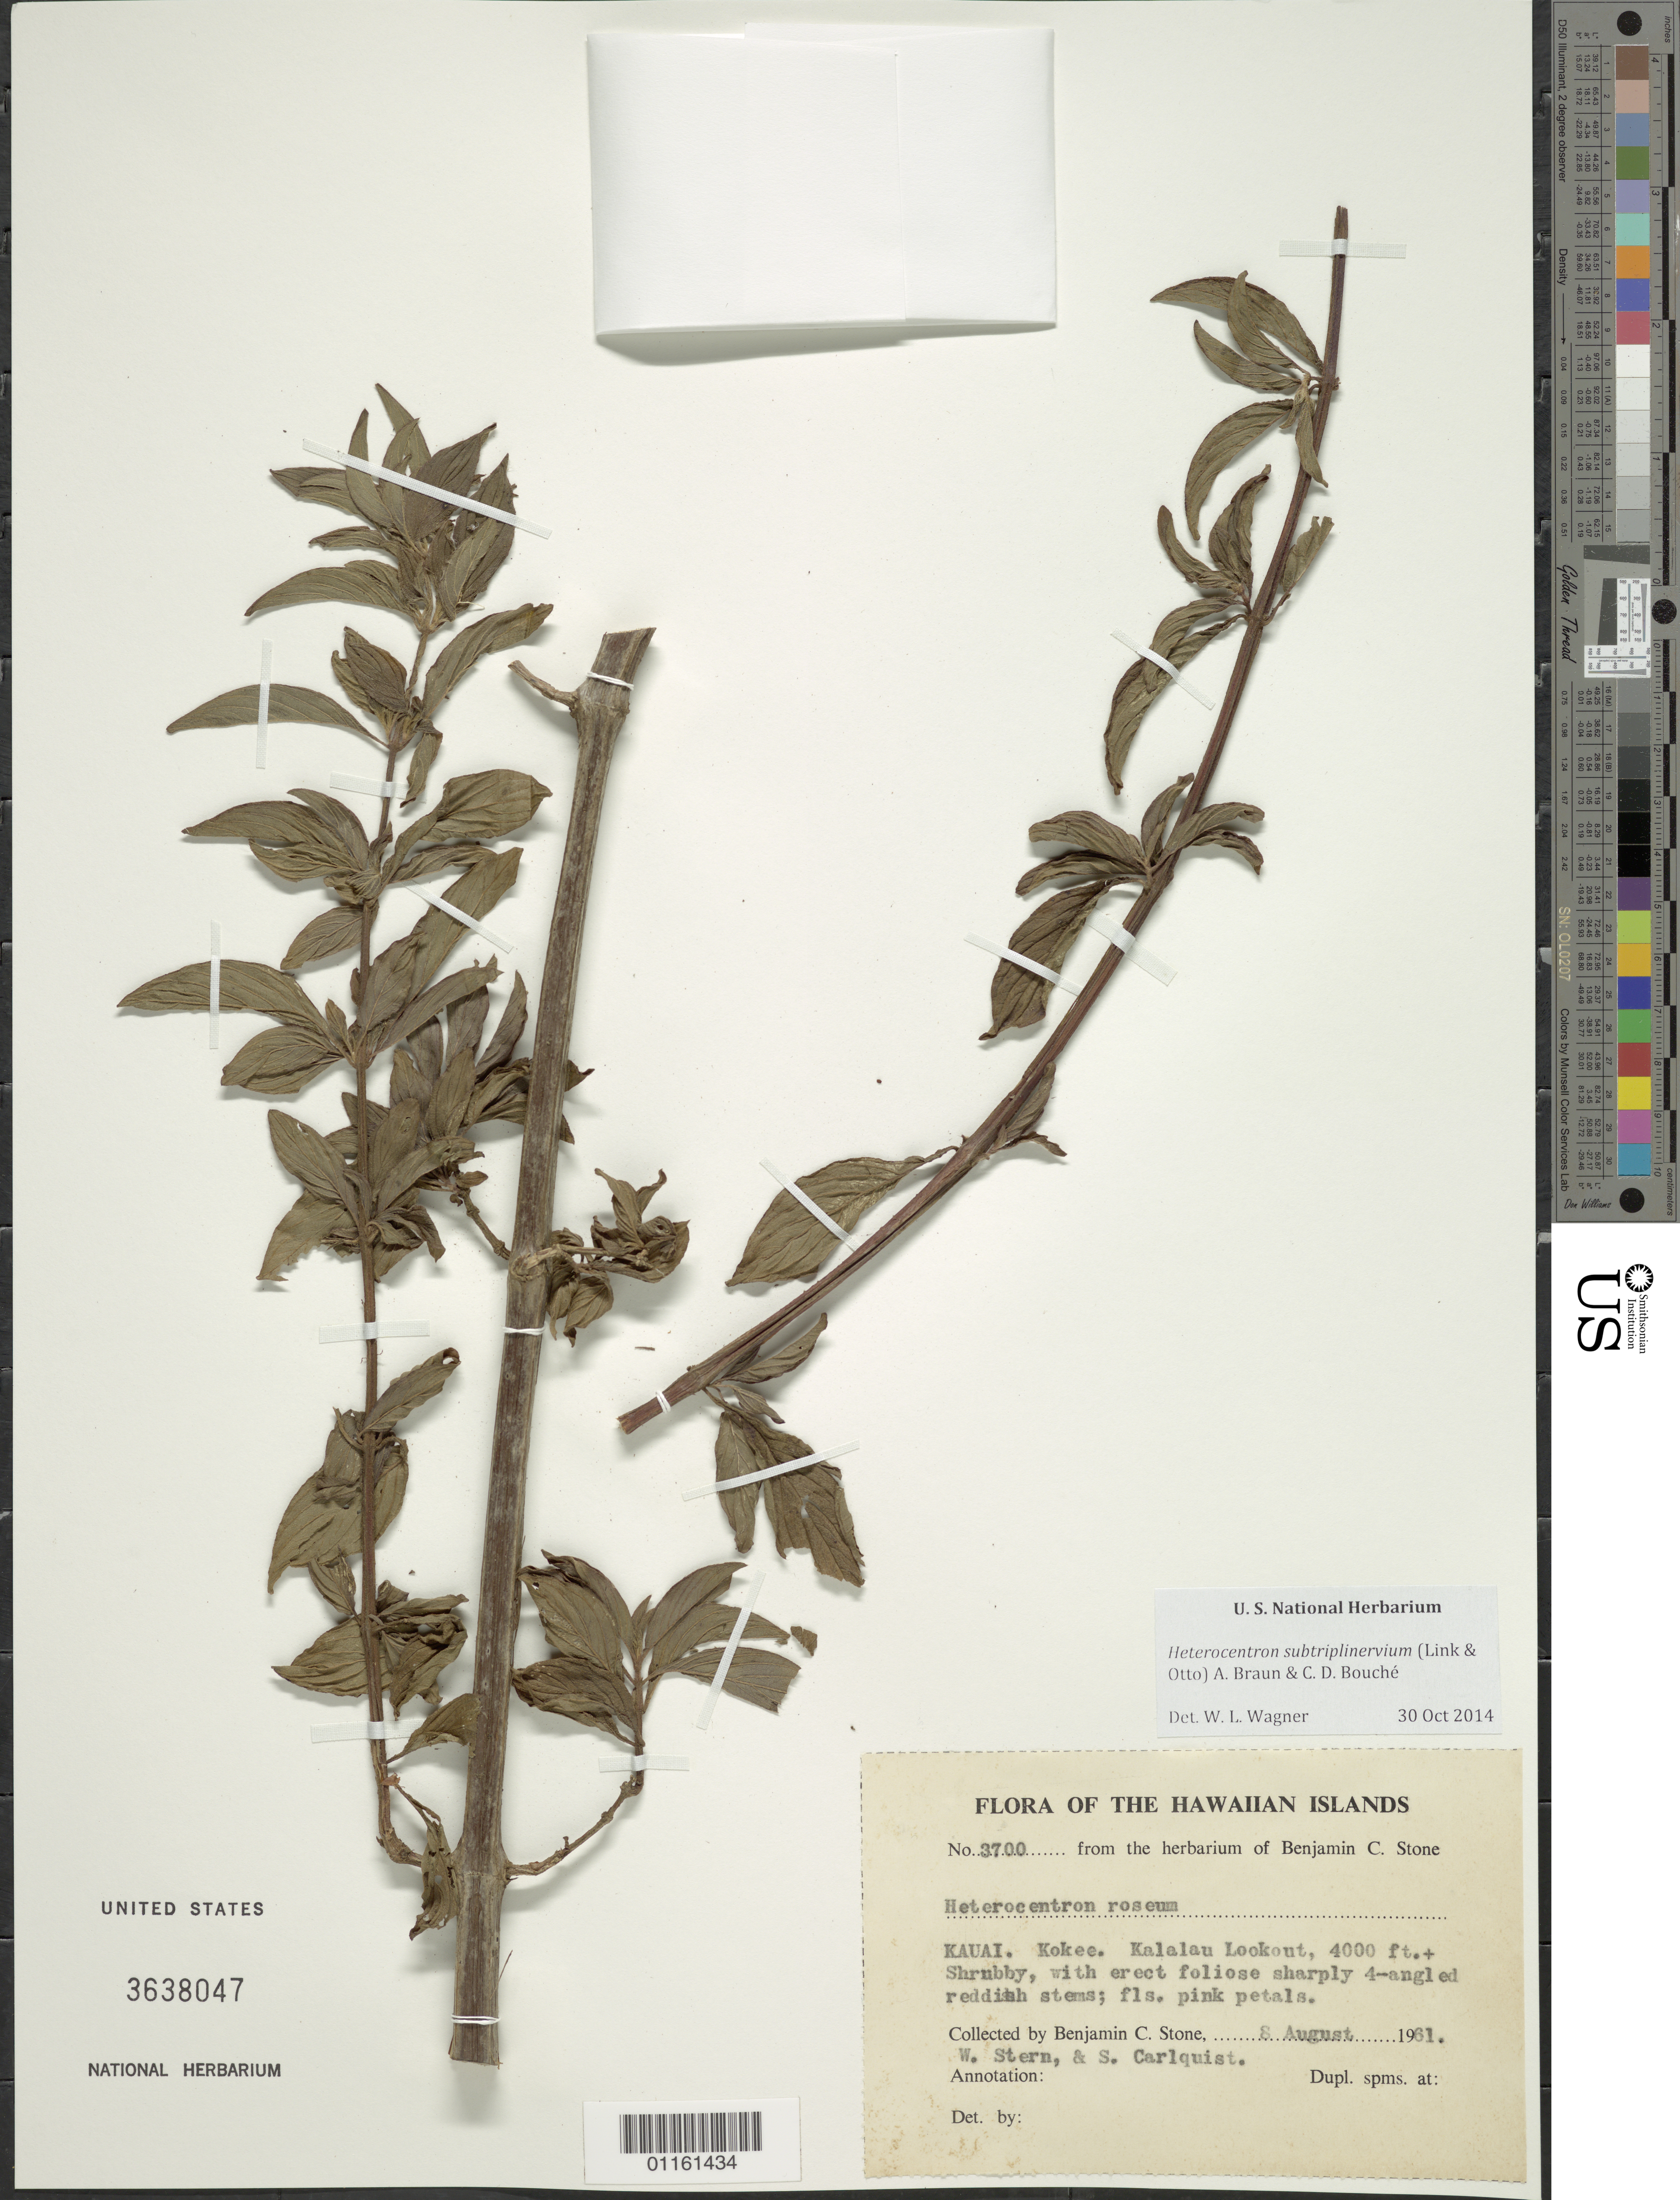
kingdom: Plantae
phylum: Tracheophyta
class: Magnoliopsida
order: Myrtales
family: Melastomataceae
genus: Heterocentron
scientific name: Heterocentron subtriplinervium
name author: (Link & Otto) A. Braun & C.D. Bouché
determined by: Wagner, W. L., (BOT), Smithsonian Institution - National Museum of Natural History (UNITED STATES)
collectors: B. C. Stone, W. Stern & S. Carlquist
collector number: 3700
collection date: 1961-08-08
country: United States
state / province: Hawaii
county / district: Kauai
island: Kaua'i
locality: Kokee. Kalalau Lookout area. On right side.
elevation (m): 1219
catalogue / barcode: US 3638047